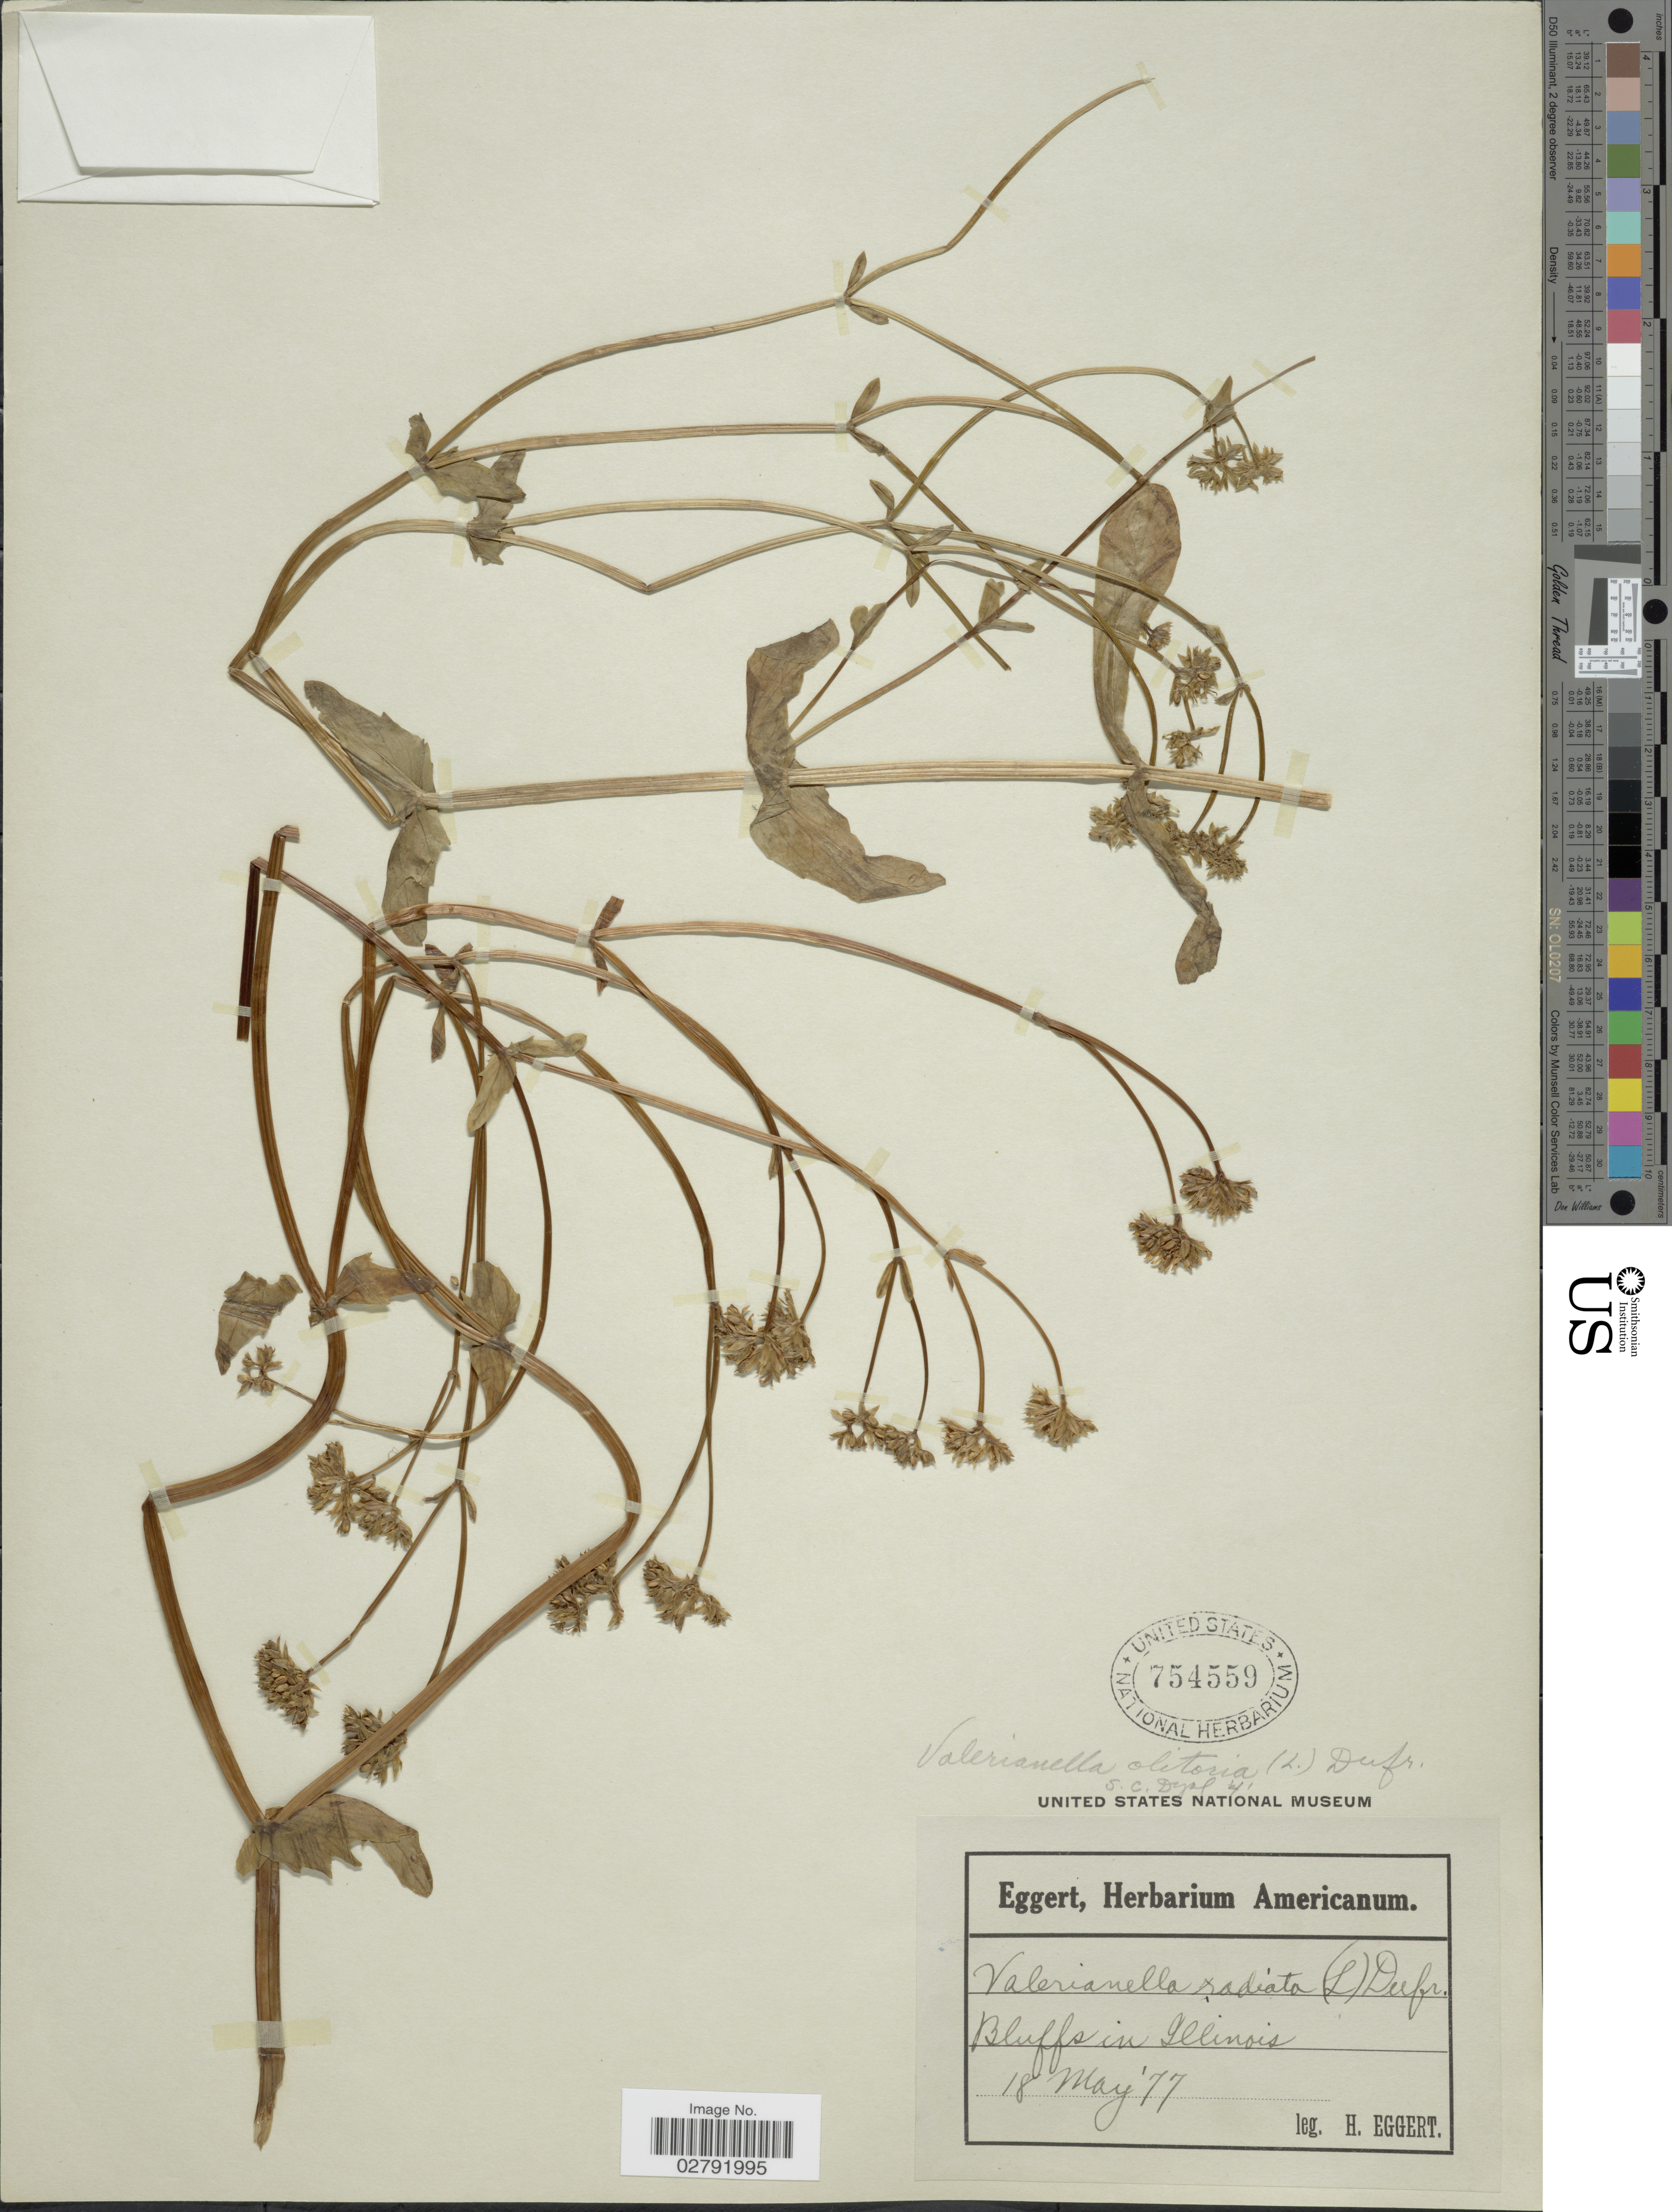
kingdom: Plantae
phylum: Tracheophyta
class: Magnoliopsida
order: Dipsacales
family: Caprifoliaceae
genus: Valerianella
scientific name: Valerianella olitoria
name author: (L.) Pollich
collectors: H. Eggert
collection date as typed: Transcribed d/m/y: 18/5/77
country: United States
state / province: Illinois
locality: Bluffs in Illinois.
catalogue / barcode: US 754559